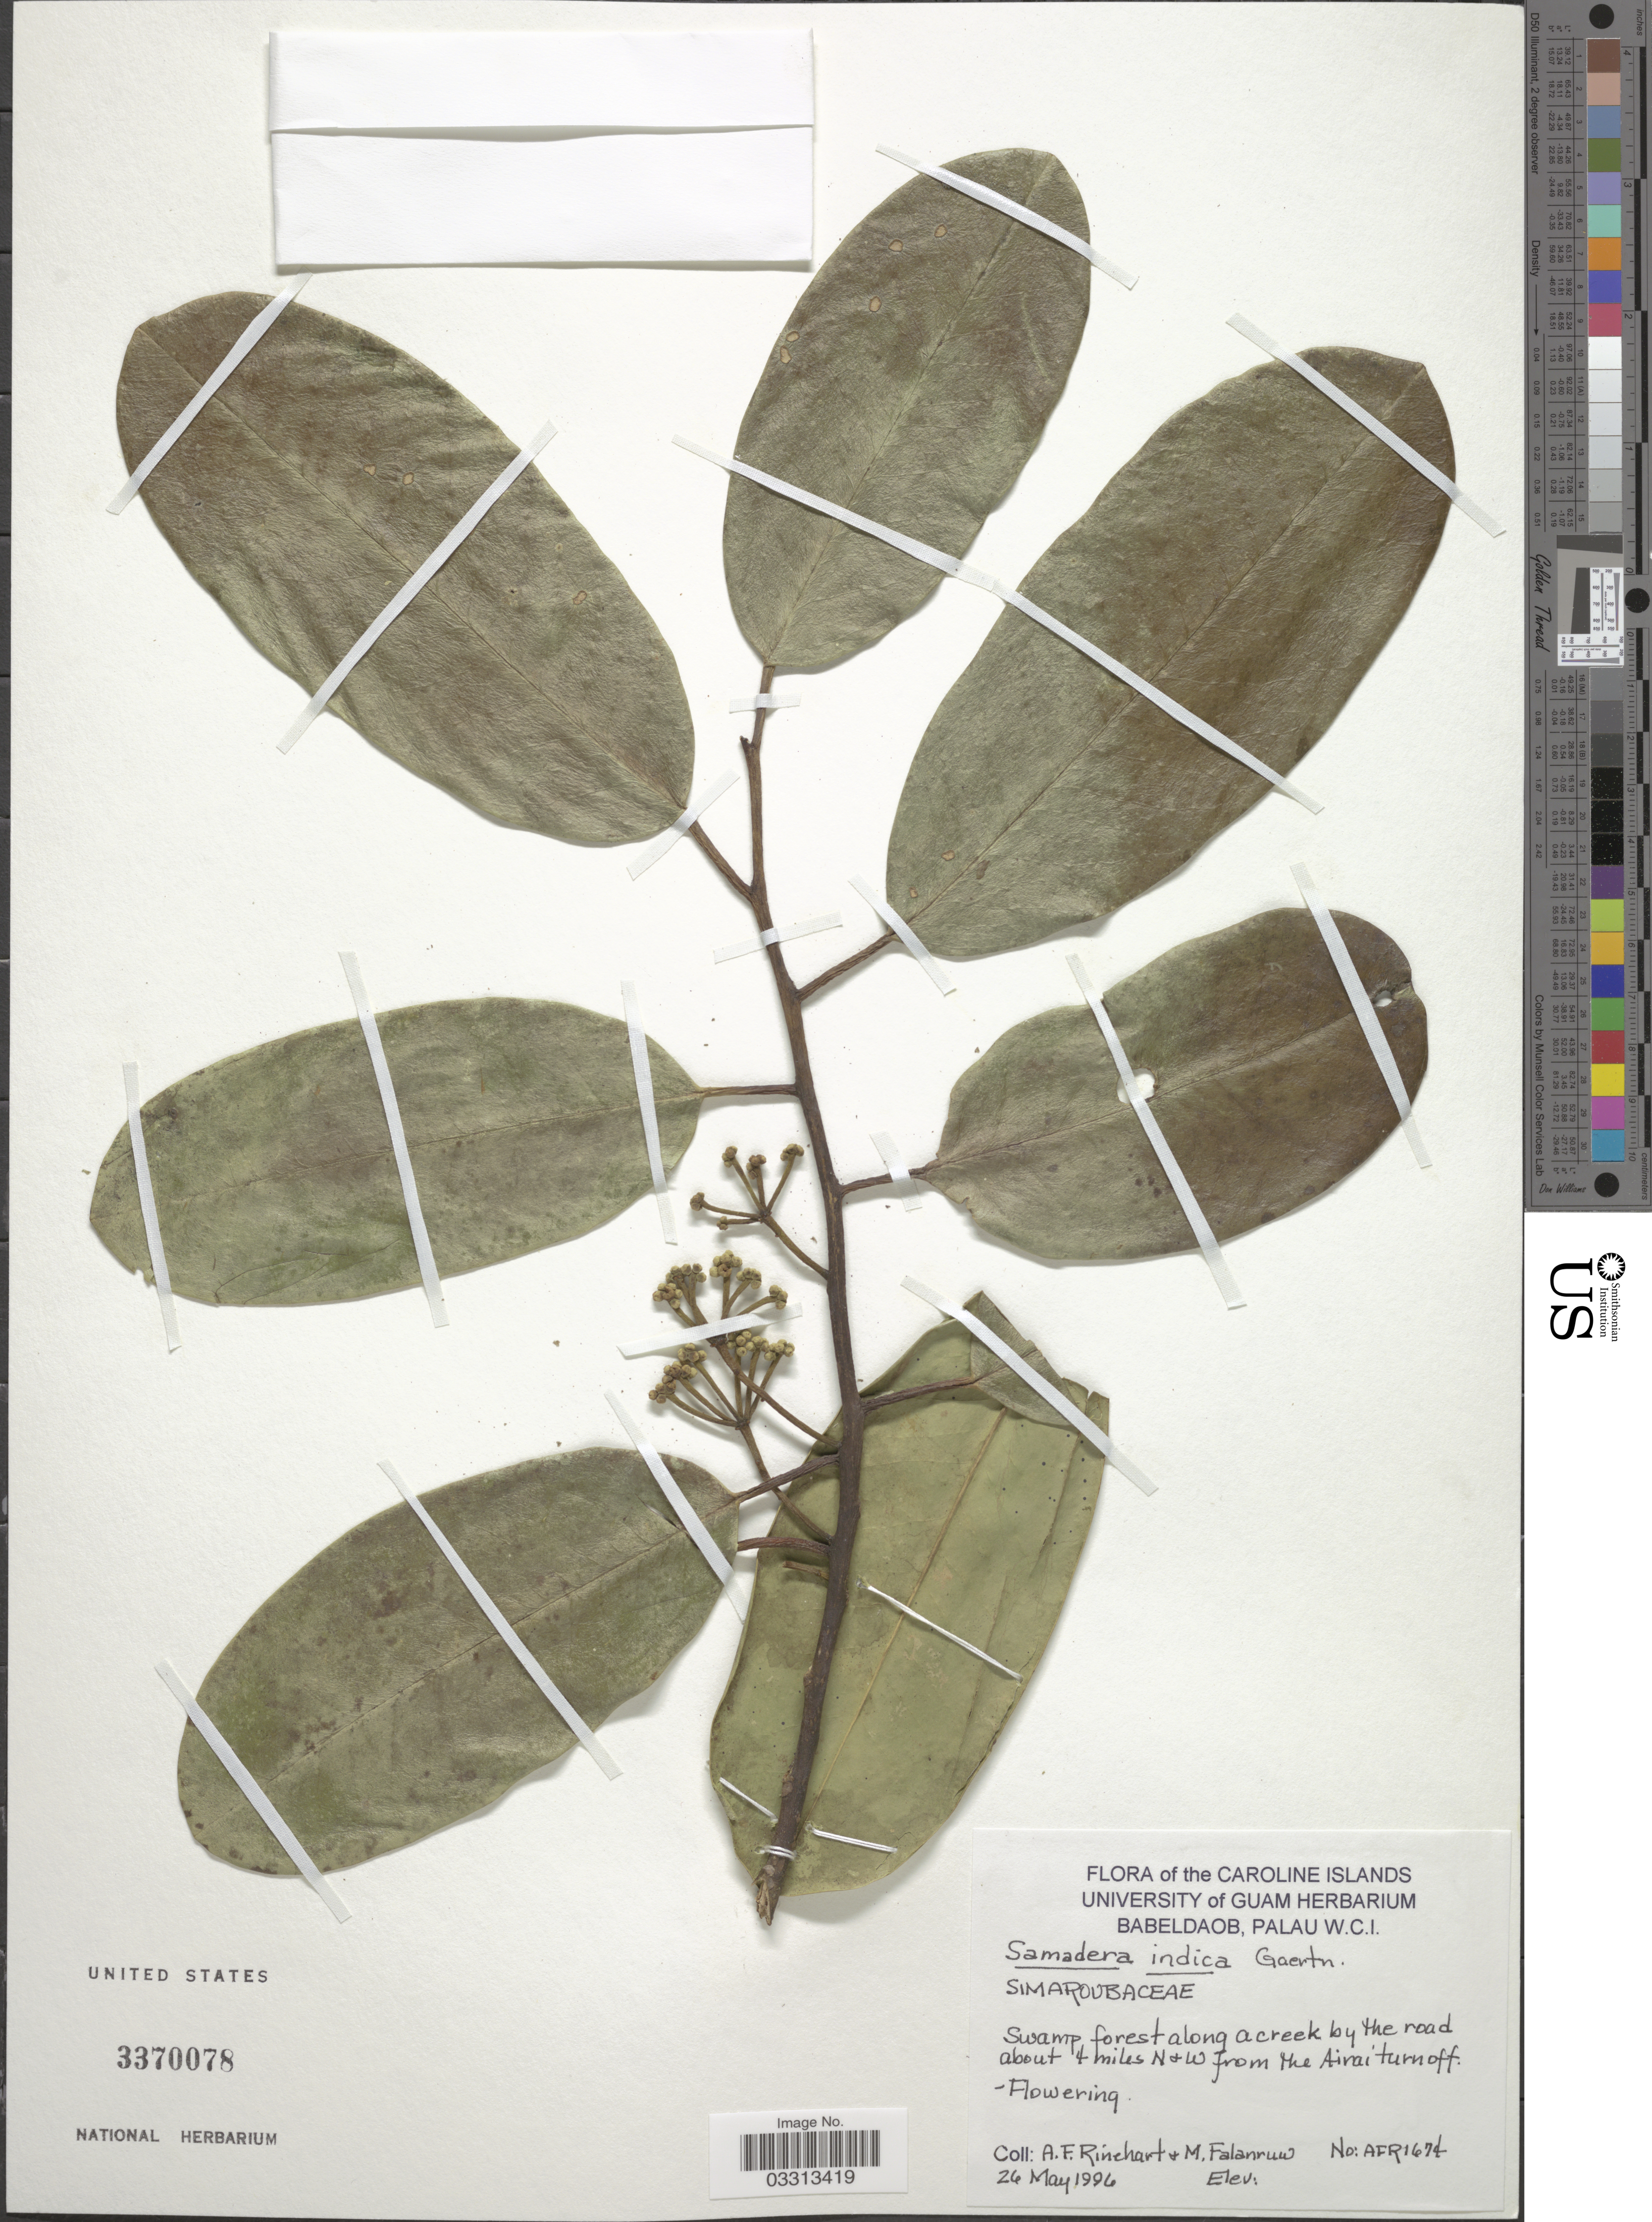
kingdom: Plantae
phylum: Tracheophyta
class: Magnoliopsida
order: Sapindales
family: Simaroubaceae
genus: Samadera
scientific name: Samadera indica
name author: Gaertn.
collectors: A. Rinehart & M. Falanruw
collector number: AFR1674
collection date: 1996-05-26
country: Palau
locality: Caroline Islands. Swamp forest along a creek by the road about 4 miles N & W from the Airai turnoff.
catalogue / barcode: US 3370078